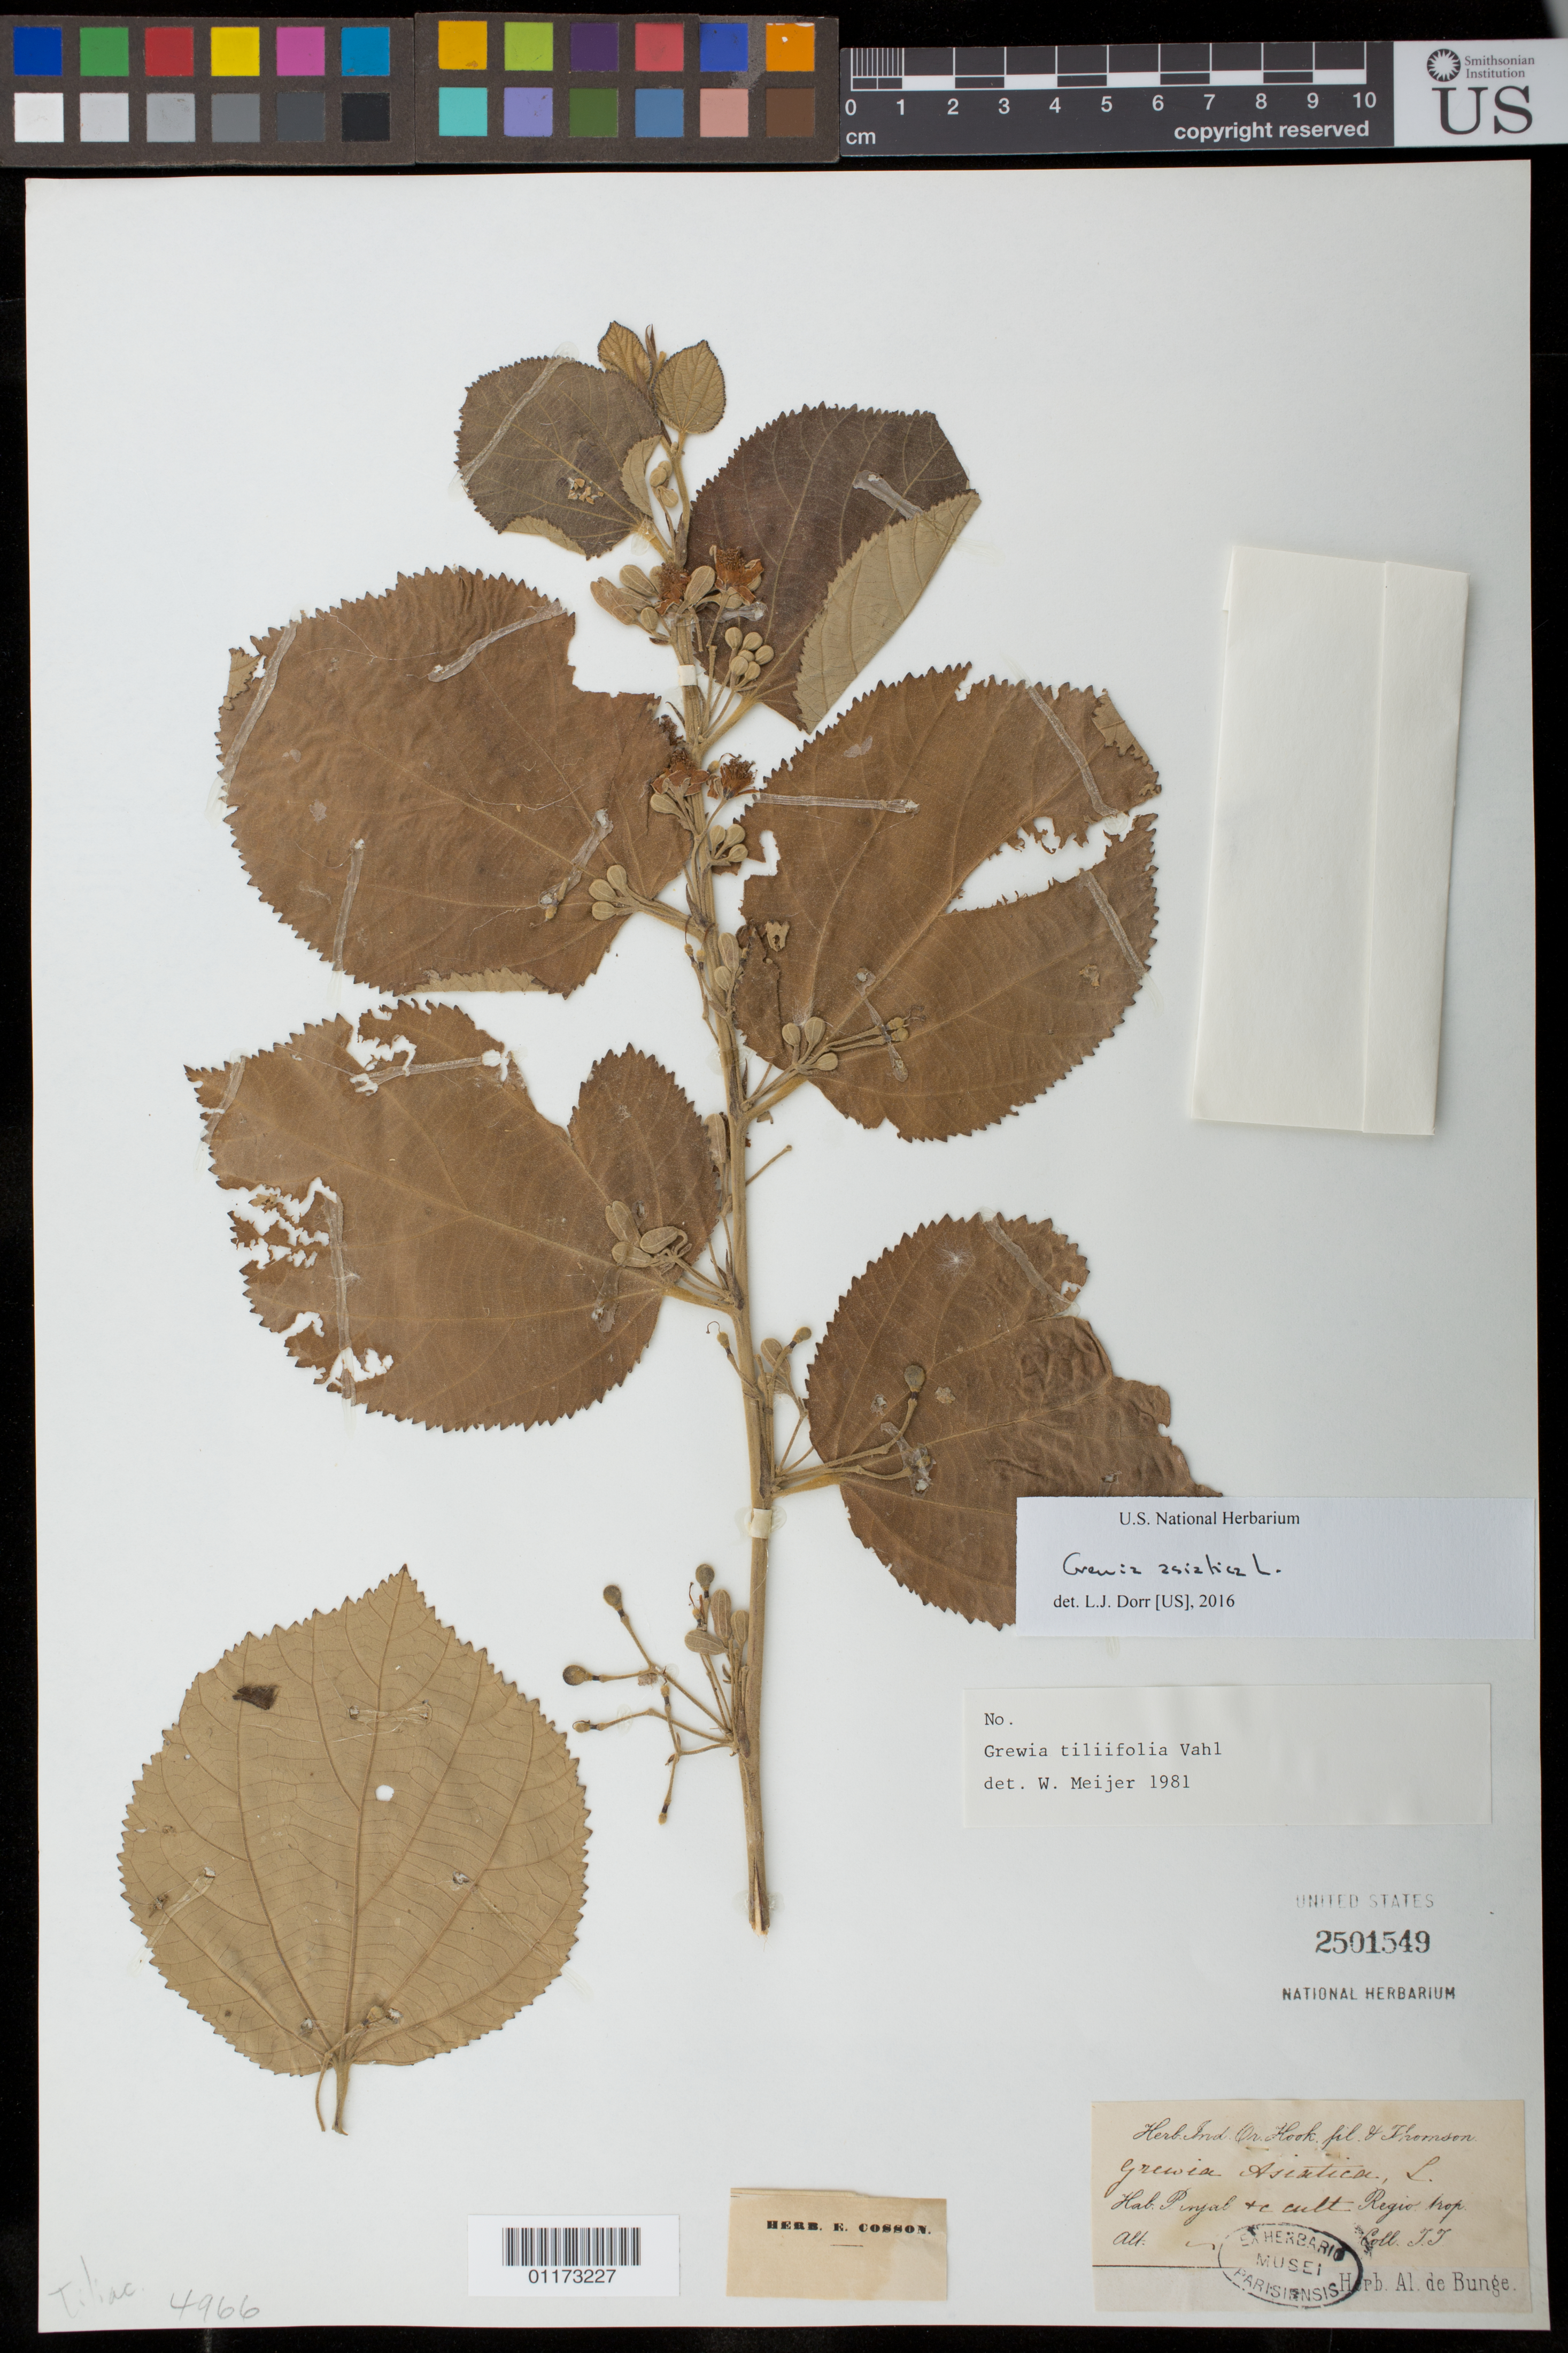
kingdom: Plantae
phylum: Tracheophyta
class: Magnoliopsida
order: Malvales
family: Malvaceae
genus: Grewia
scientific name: Grewia asiatica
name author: L.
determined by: Dorr, L. J., (BOT), Smithsonian Institution - National Museum of Natural History (UNITED STATES)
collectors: J. J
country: India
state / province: Punjab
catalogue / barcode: US 2501549